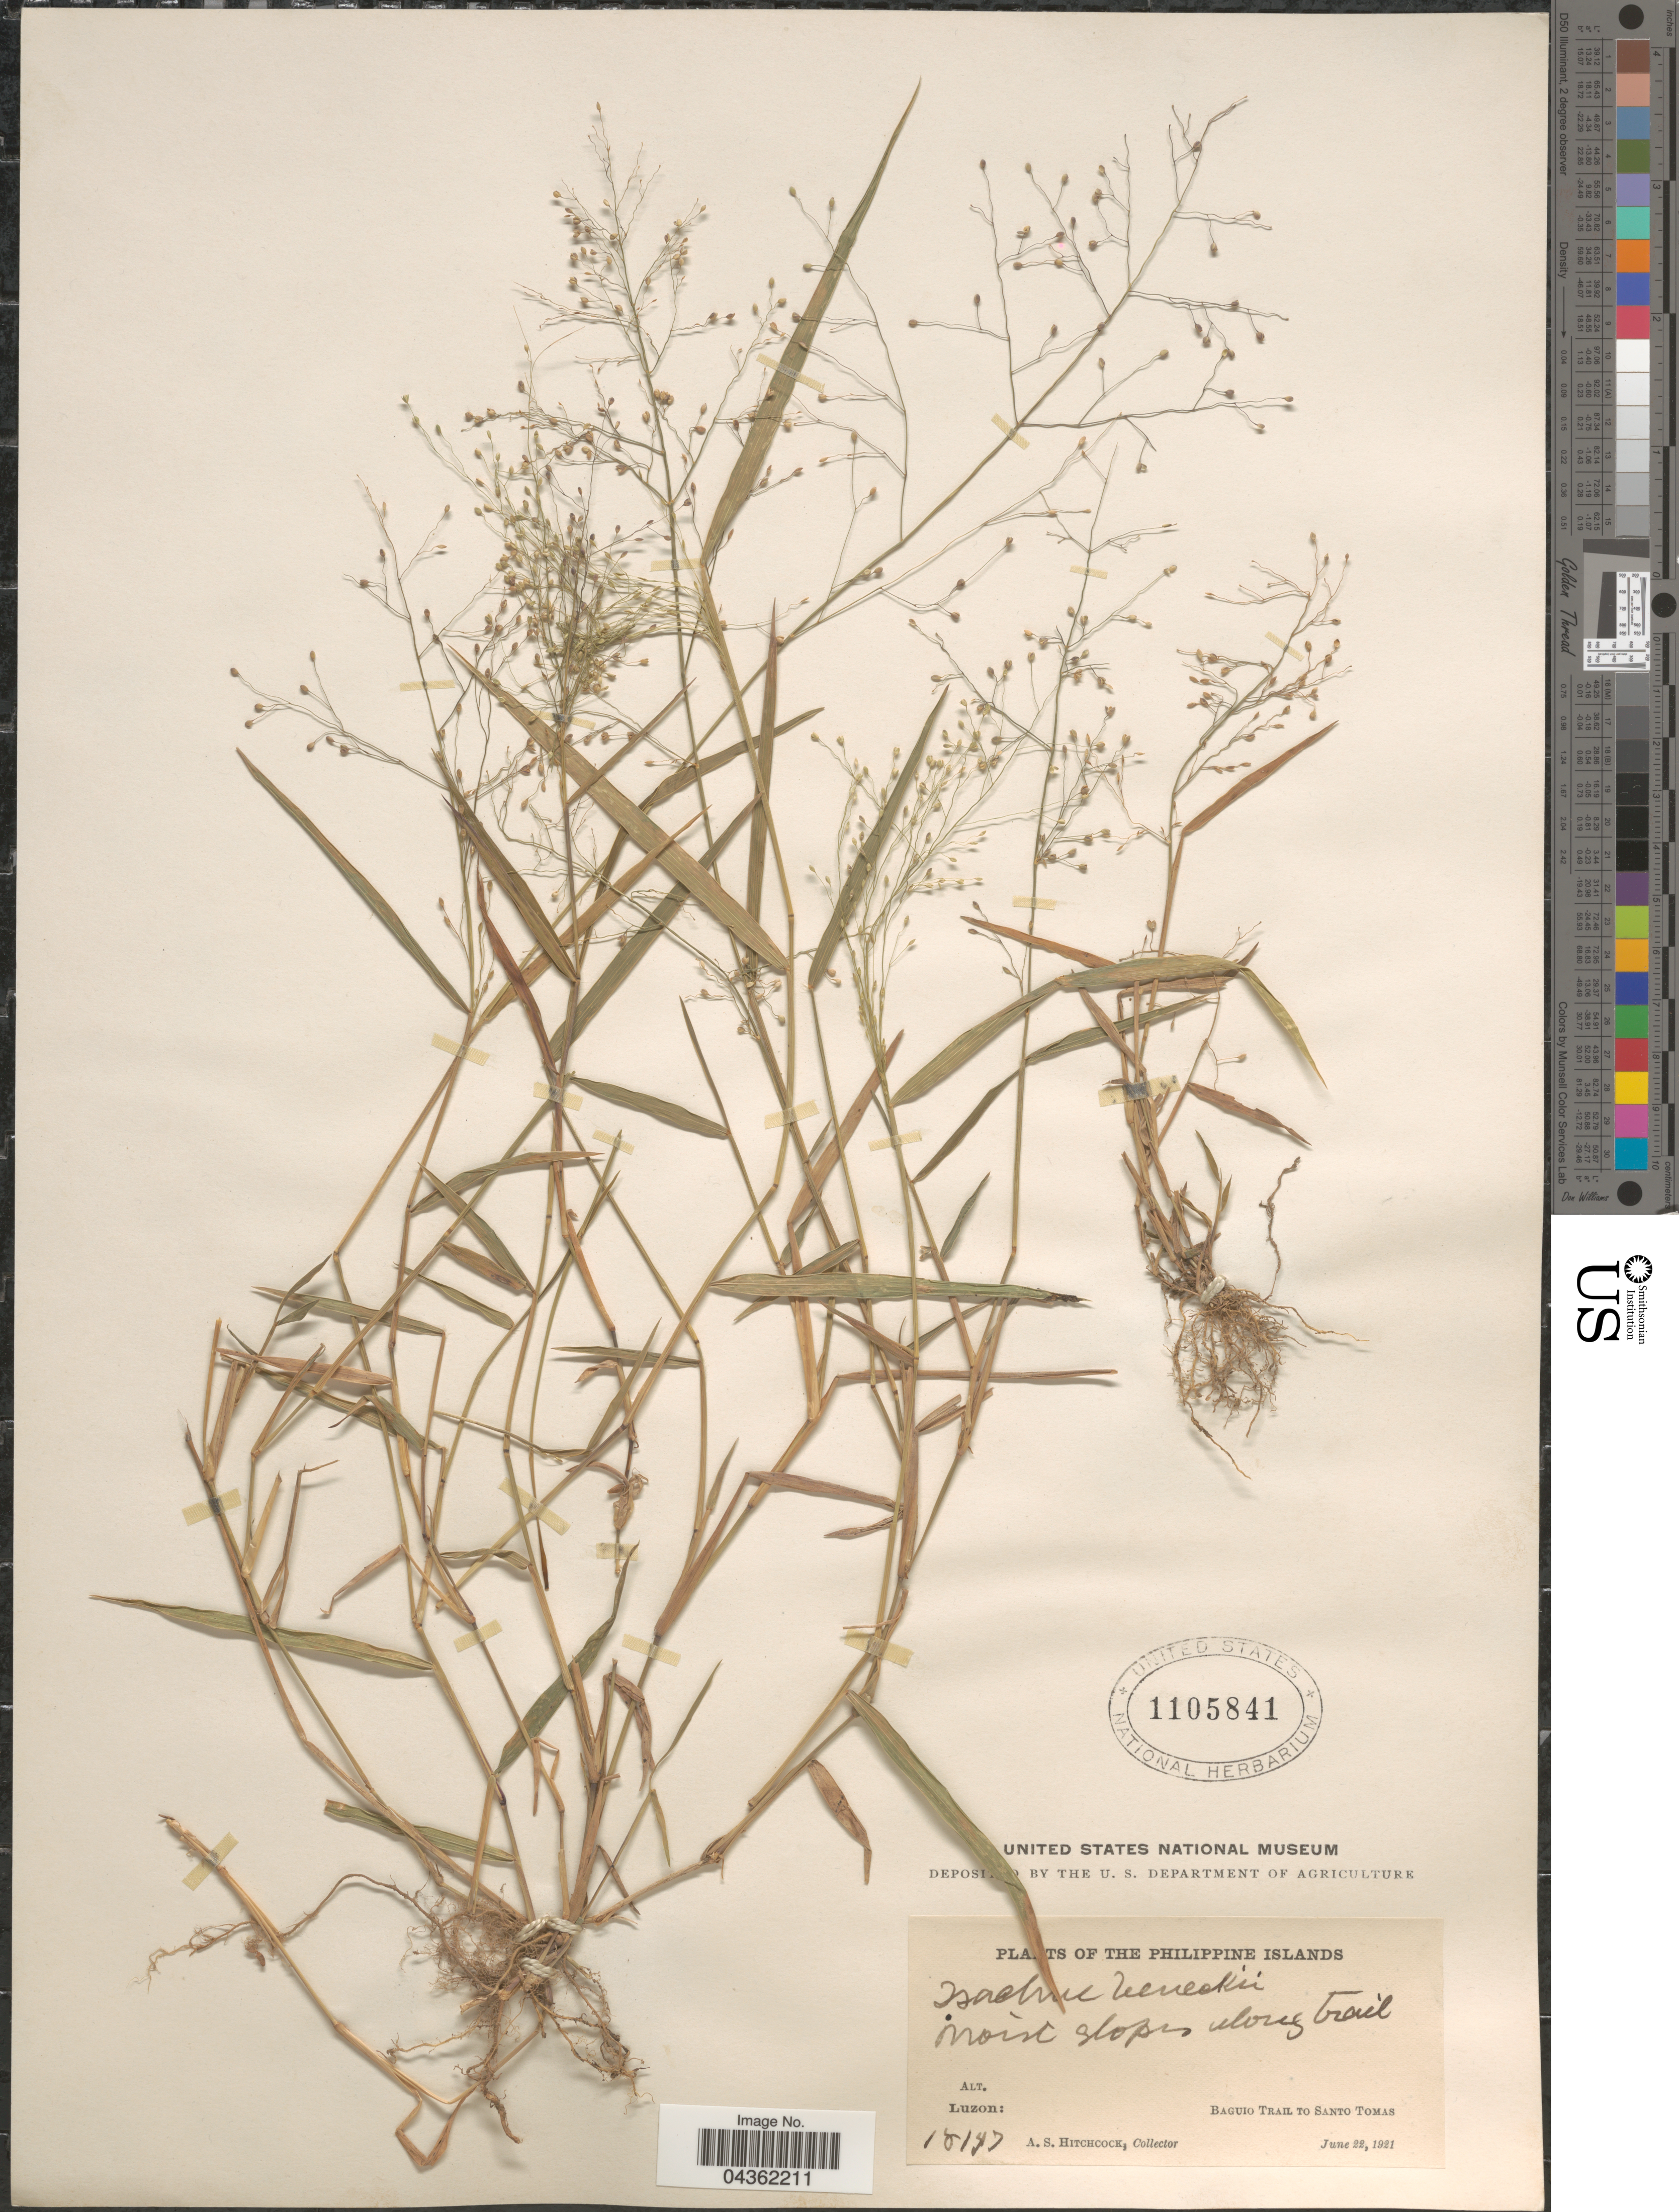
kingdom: Plantae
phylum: Tracheophyta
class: Liliopsida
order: Poales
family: Poaceae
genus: Isachne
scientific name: Isachne clarkei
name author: Hook. f.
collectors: A. S. Hitchcock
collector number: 18147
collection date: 1921-06-22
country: Philippines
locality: Philippine Islands. Moist slopes along trail. Luzon: Baguio Trail to Santo Tomas.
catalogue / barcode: US 1105841